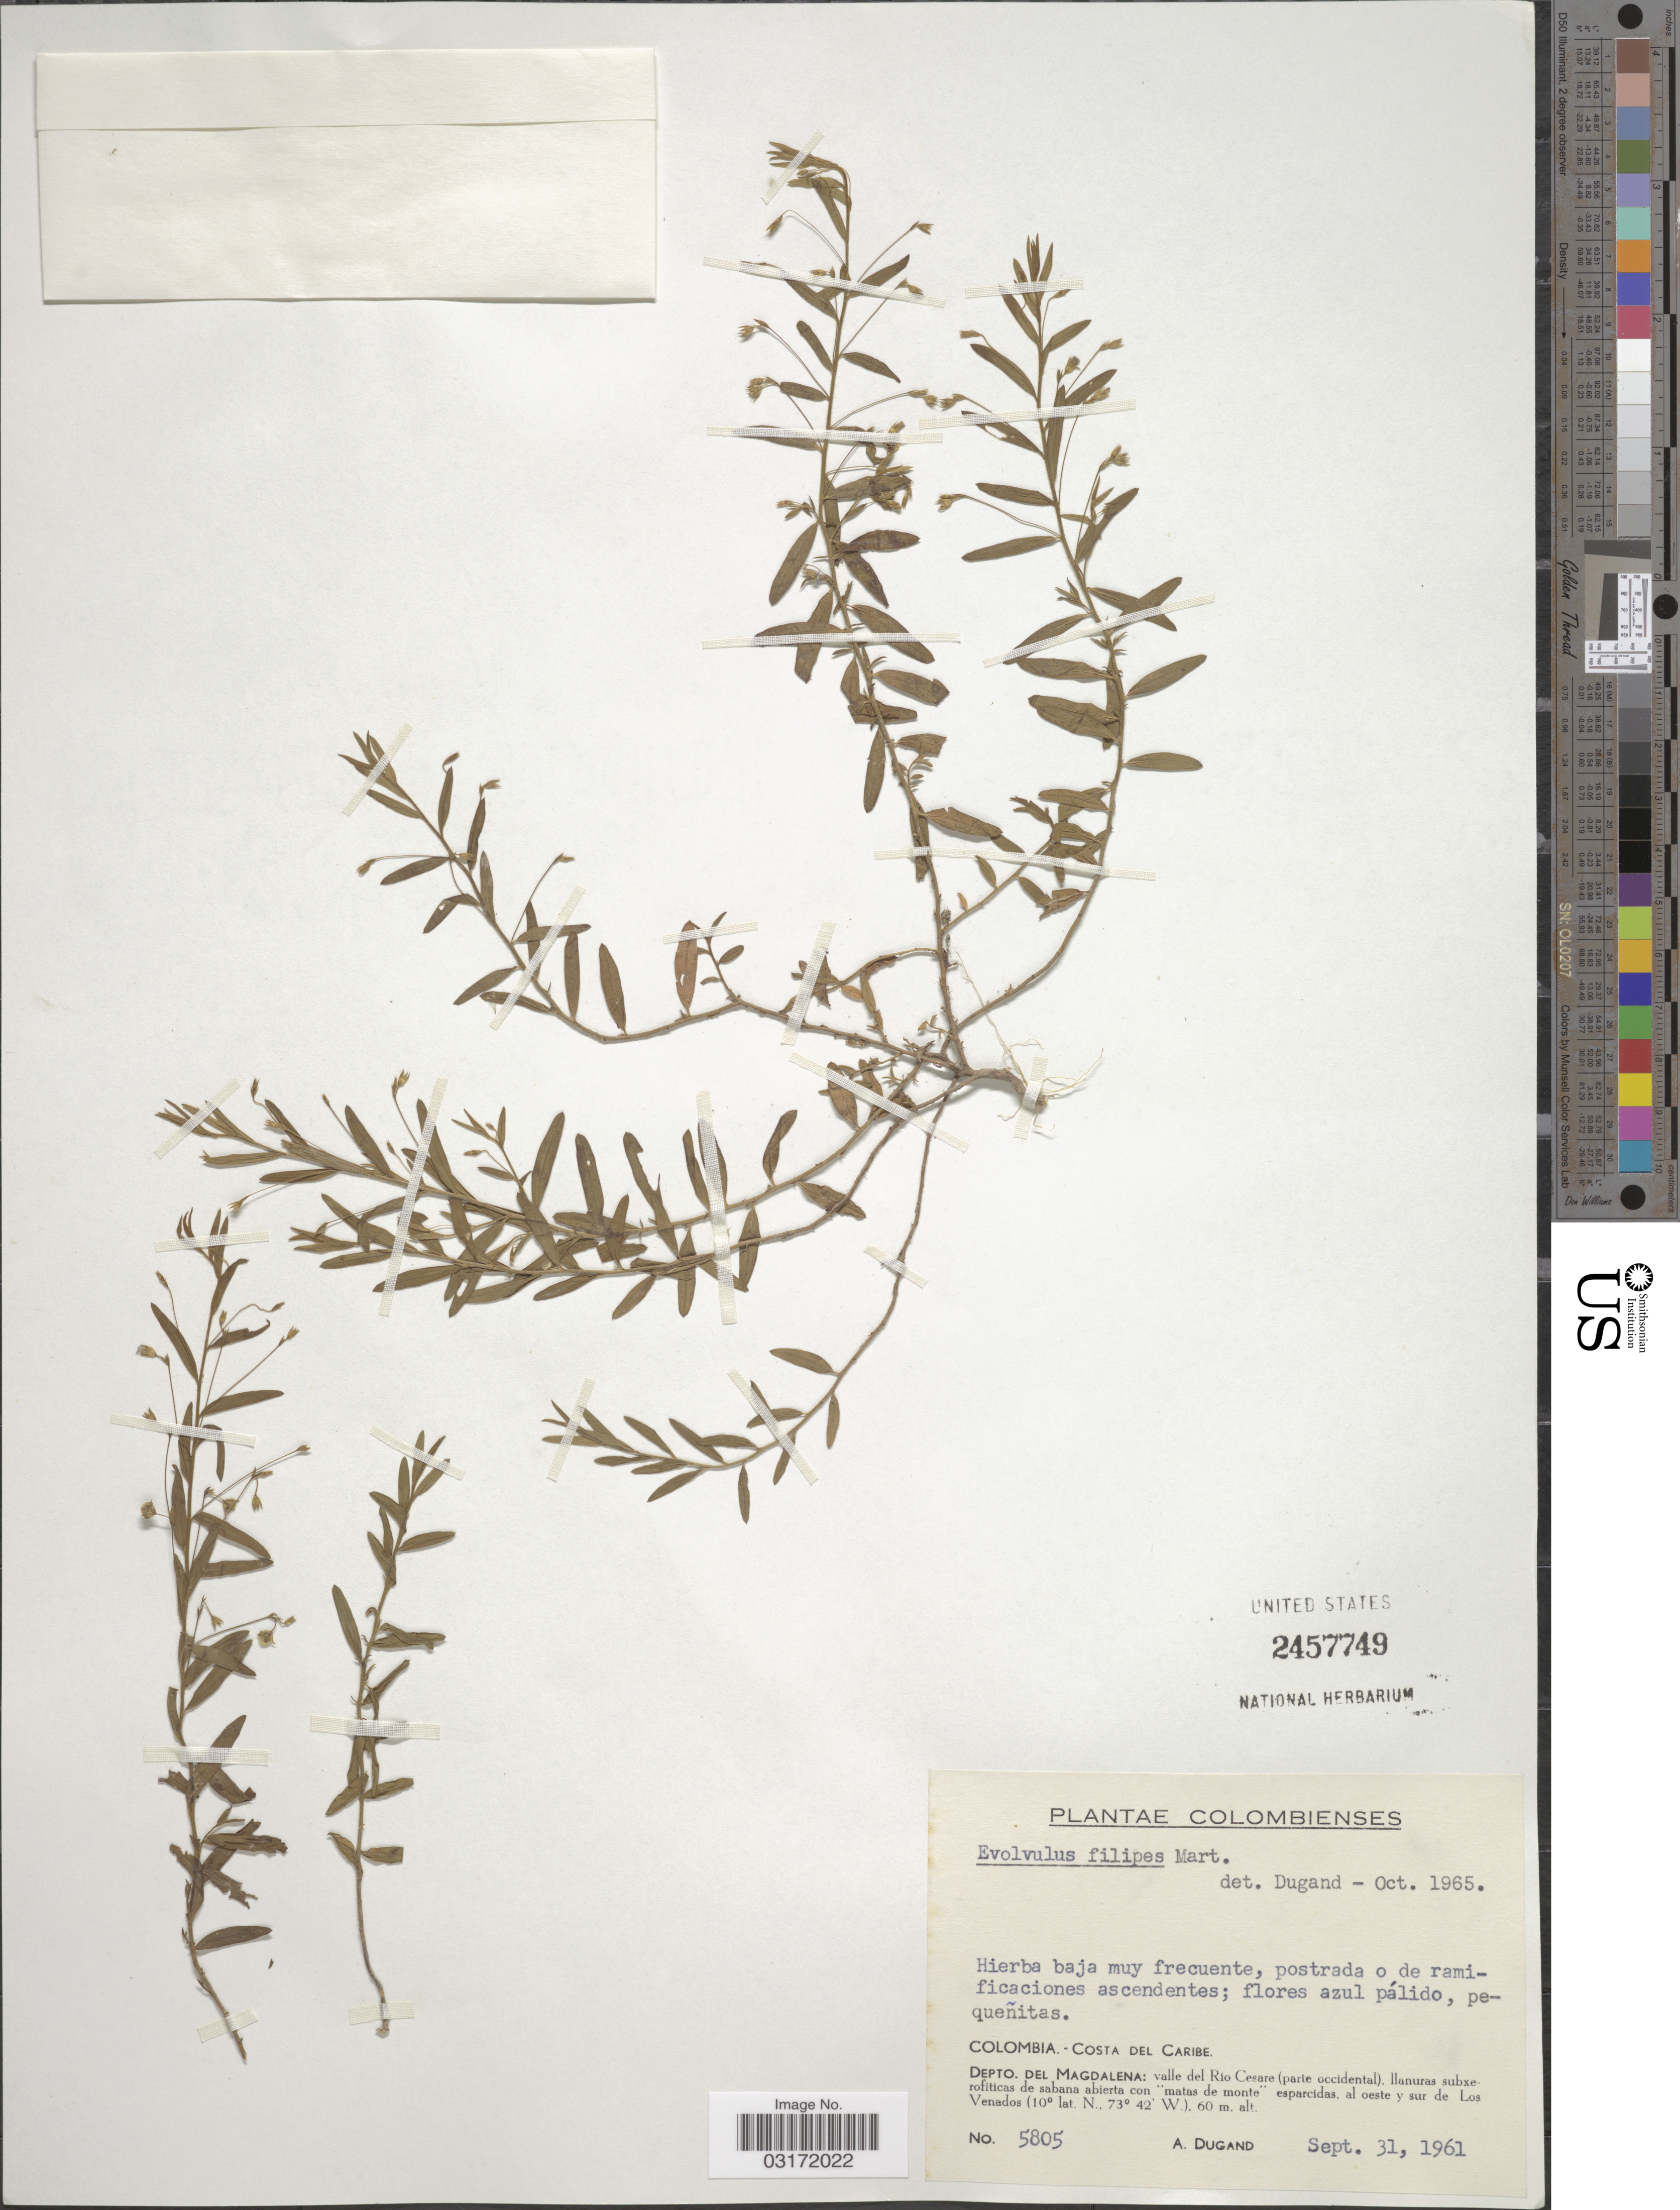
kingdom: Plantae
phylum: Tracheophyta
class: Magnoliopsida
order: Solanales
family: Convolvulaceae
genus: Evolvulus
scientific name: Evolvulus filipes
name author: Mart.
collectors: A. Dugand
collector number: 5805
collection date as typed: Transcribed d/m/y: 31/9/1961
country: Colombia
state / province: Magdalena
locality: Costa del Caribe. Depto. del Magdalena: valle del Río Cesare (parte occidental), al oeste y sur de Los Venados.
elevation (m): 60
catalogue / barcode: US 2457749